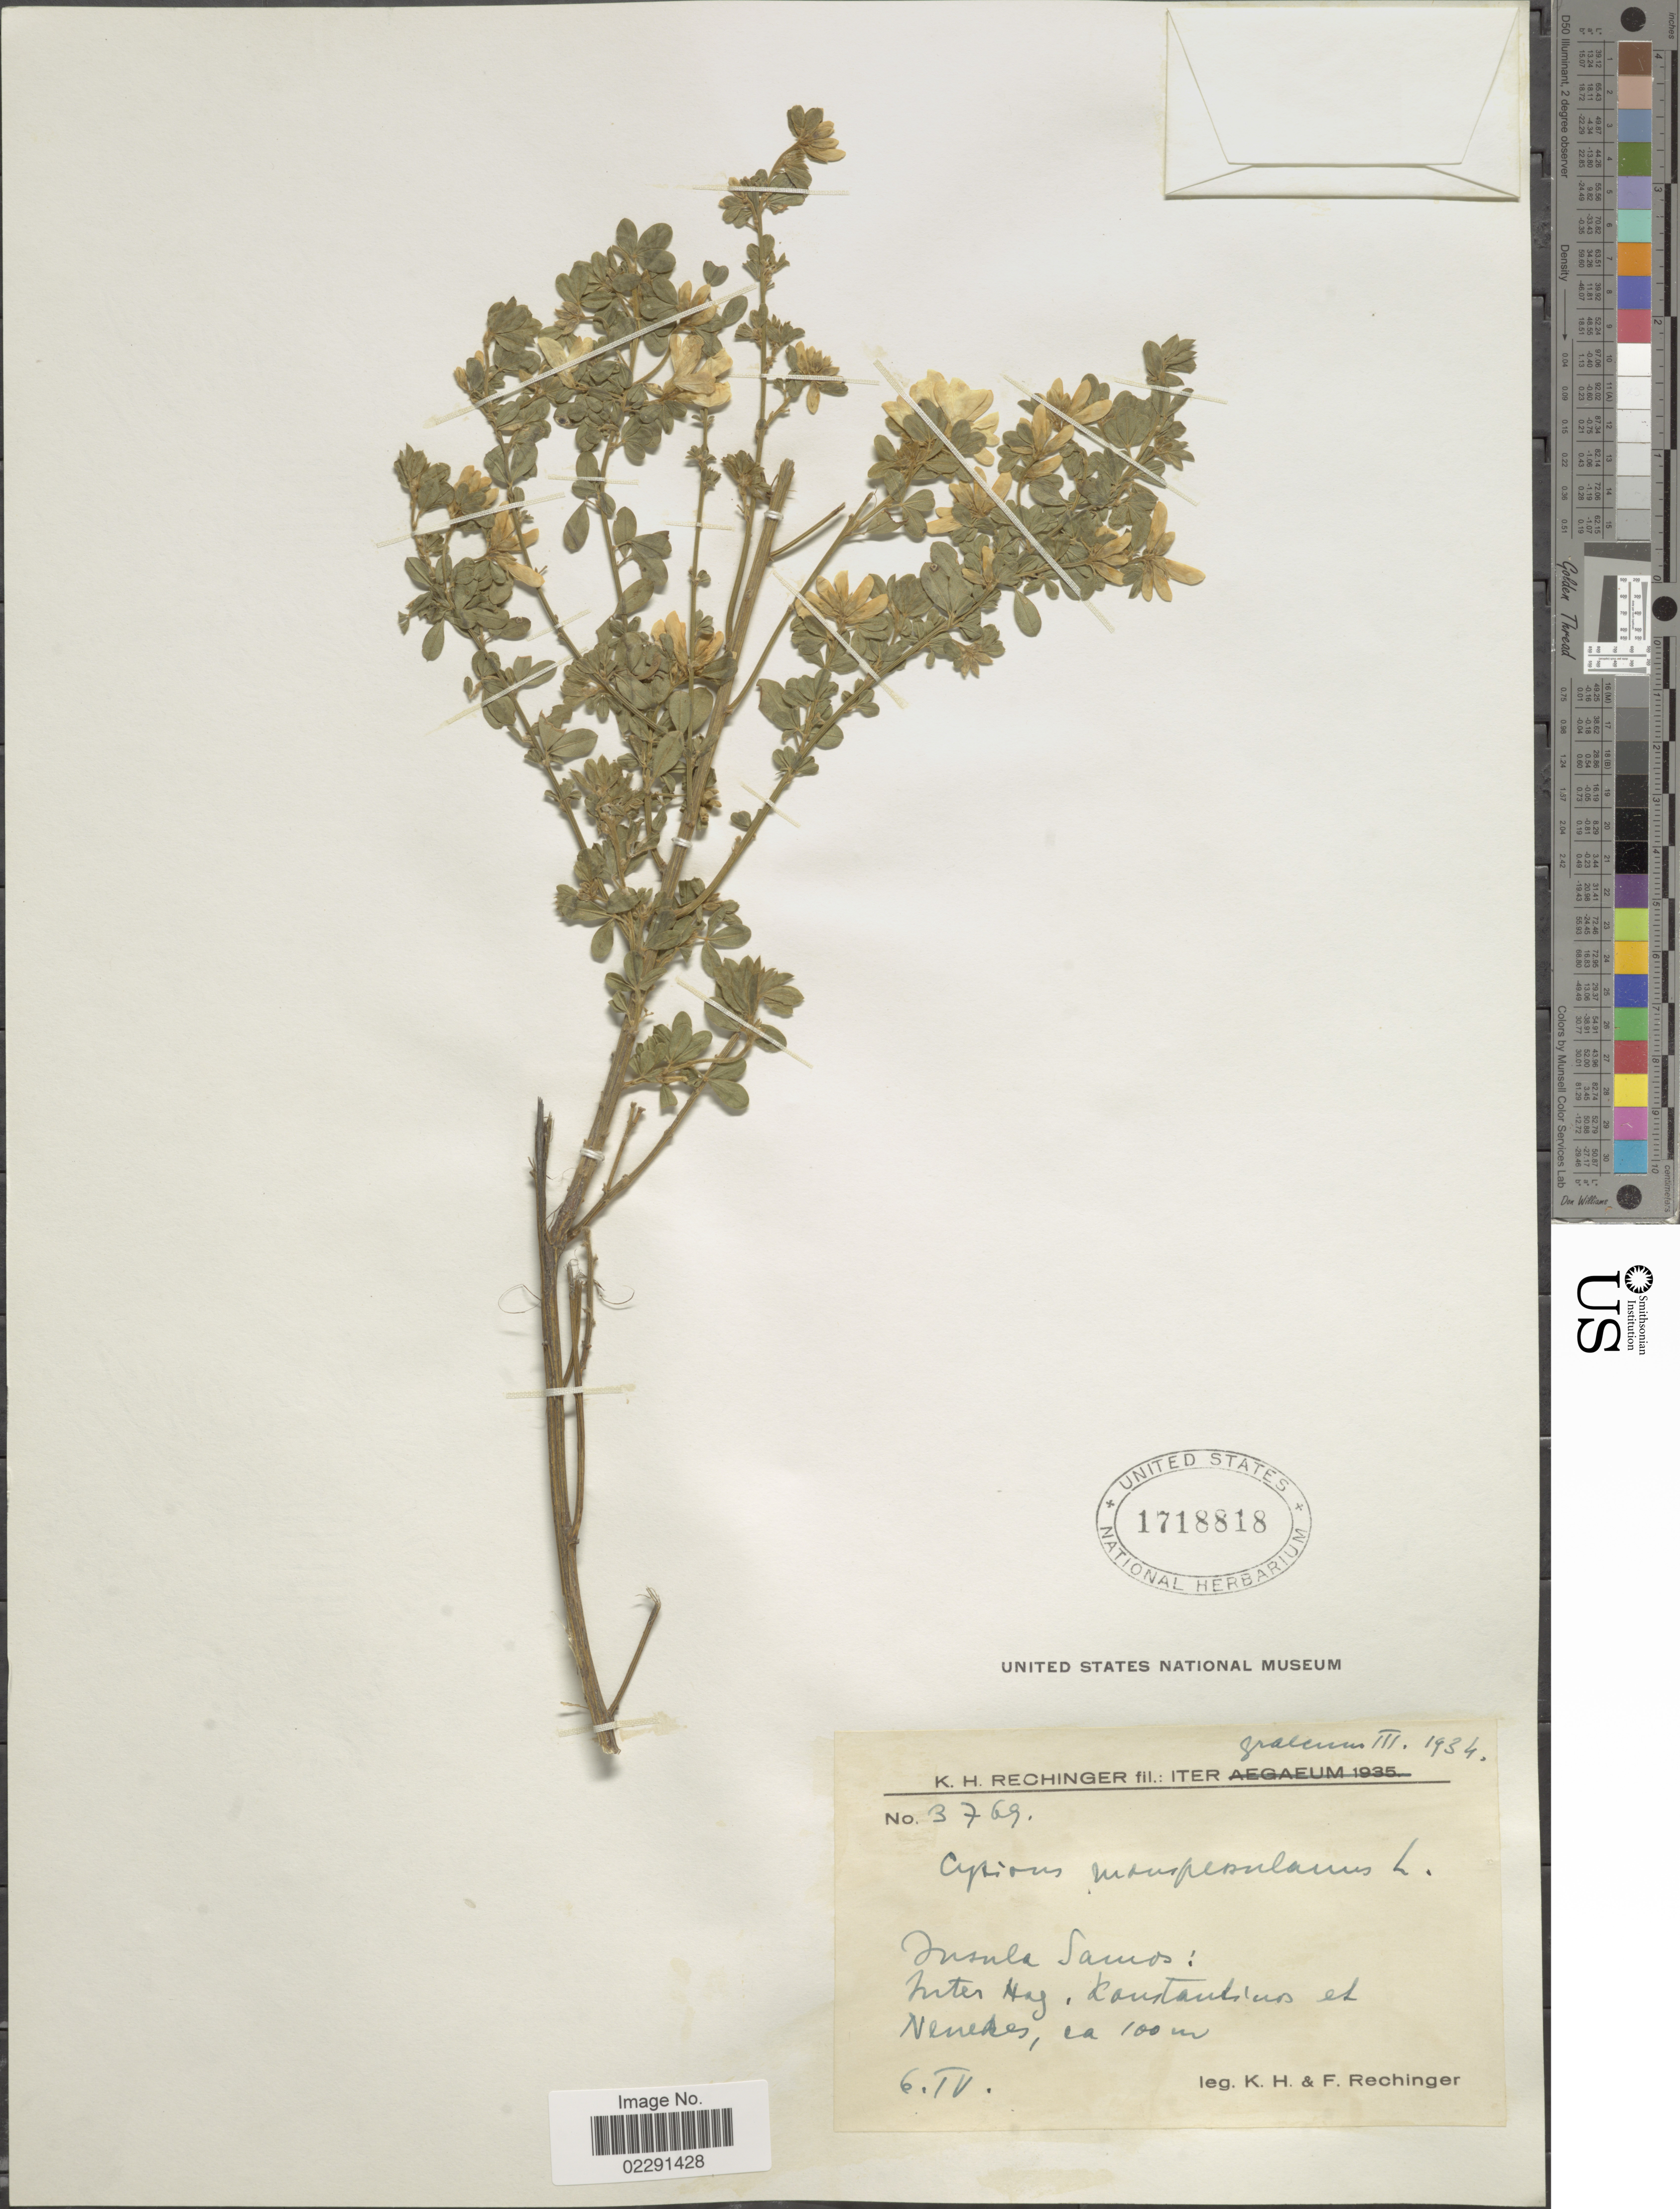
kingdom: Plantae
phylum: Tracheophyta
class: Magnoliopsida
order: Fabales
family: Fabaceae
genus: Genista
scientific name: Genista monspessulana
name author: (L.) L.A.S. Johnson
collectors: K. H. Rechinger & F. Rechinger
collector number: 3769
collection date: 1934-04-06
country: Greece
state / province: North Aegean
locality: Insula Samos: Inter Hag. Konstantinos et Nenedes.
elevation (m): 100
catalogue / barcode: US 1718818